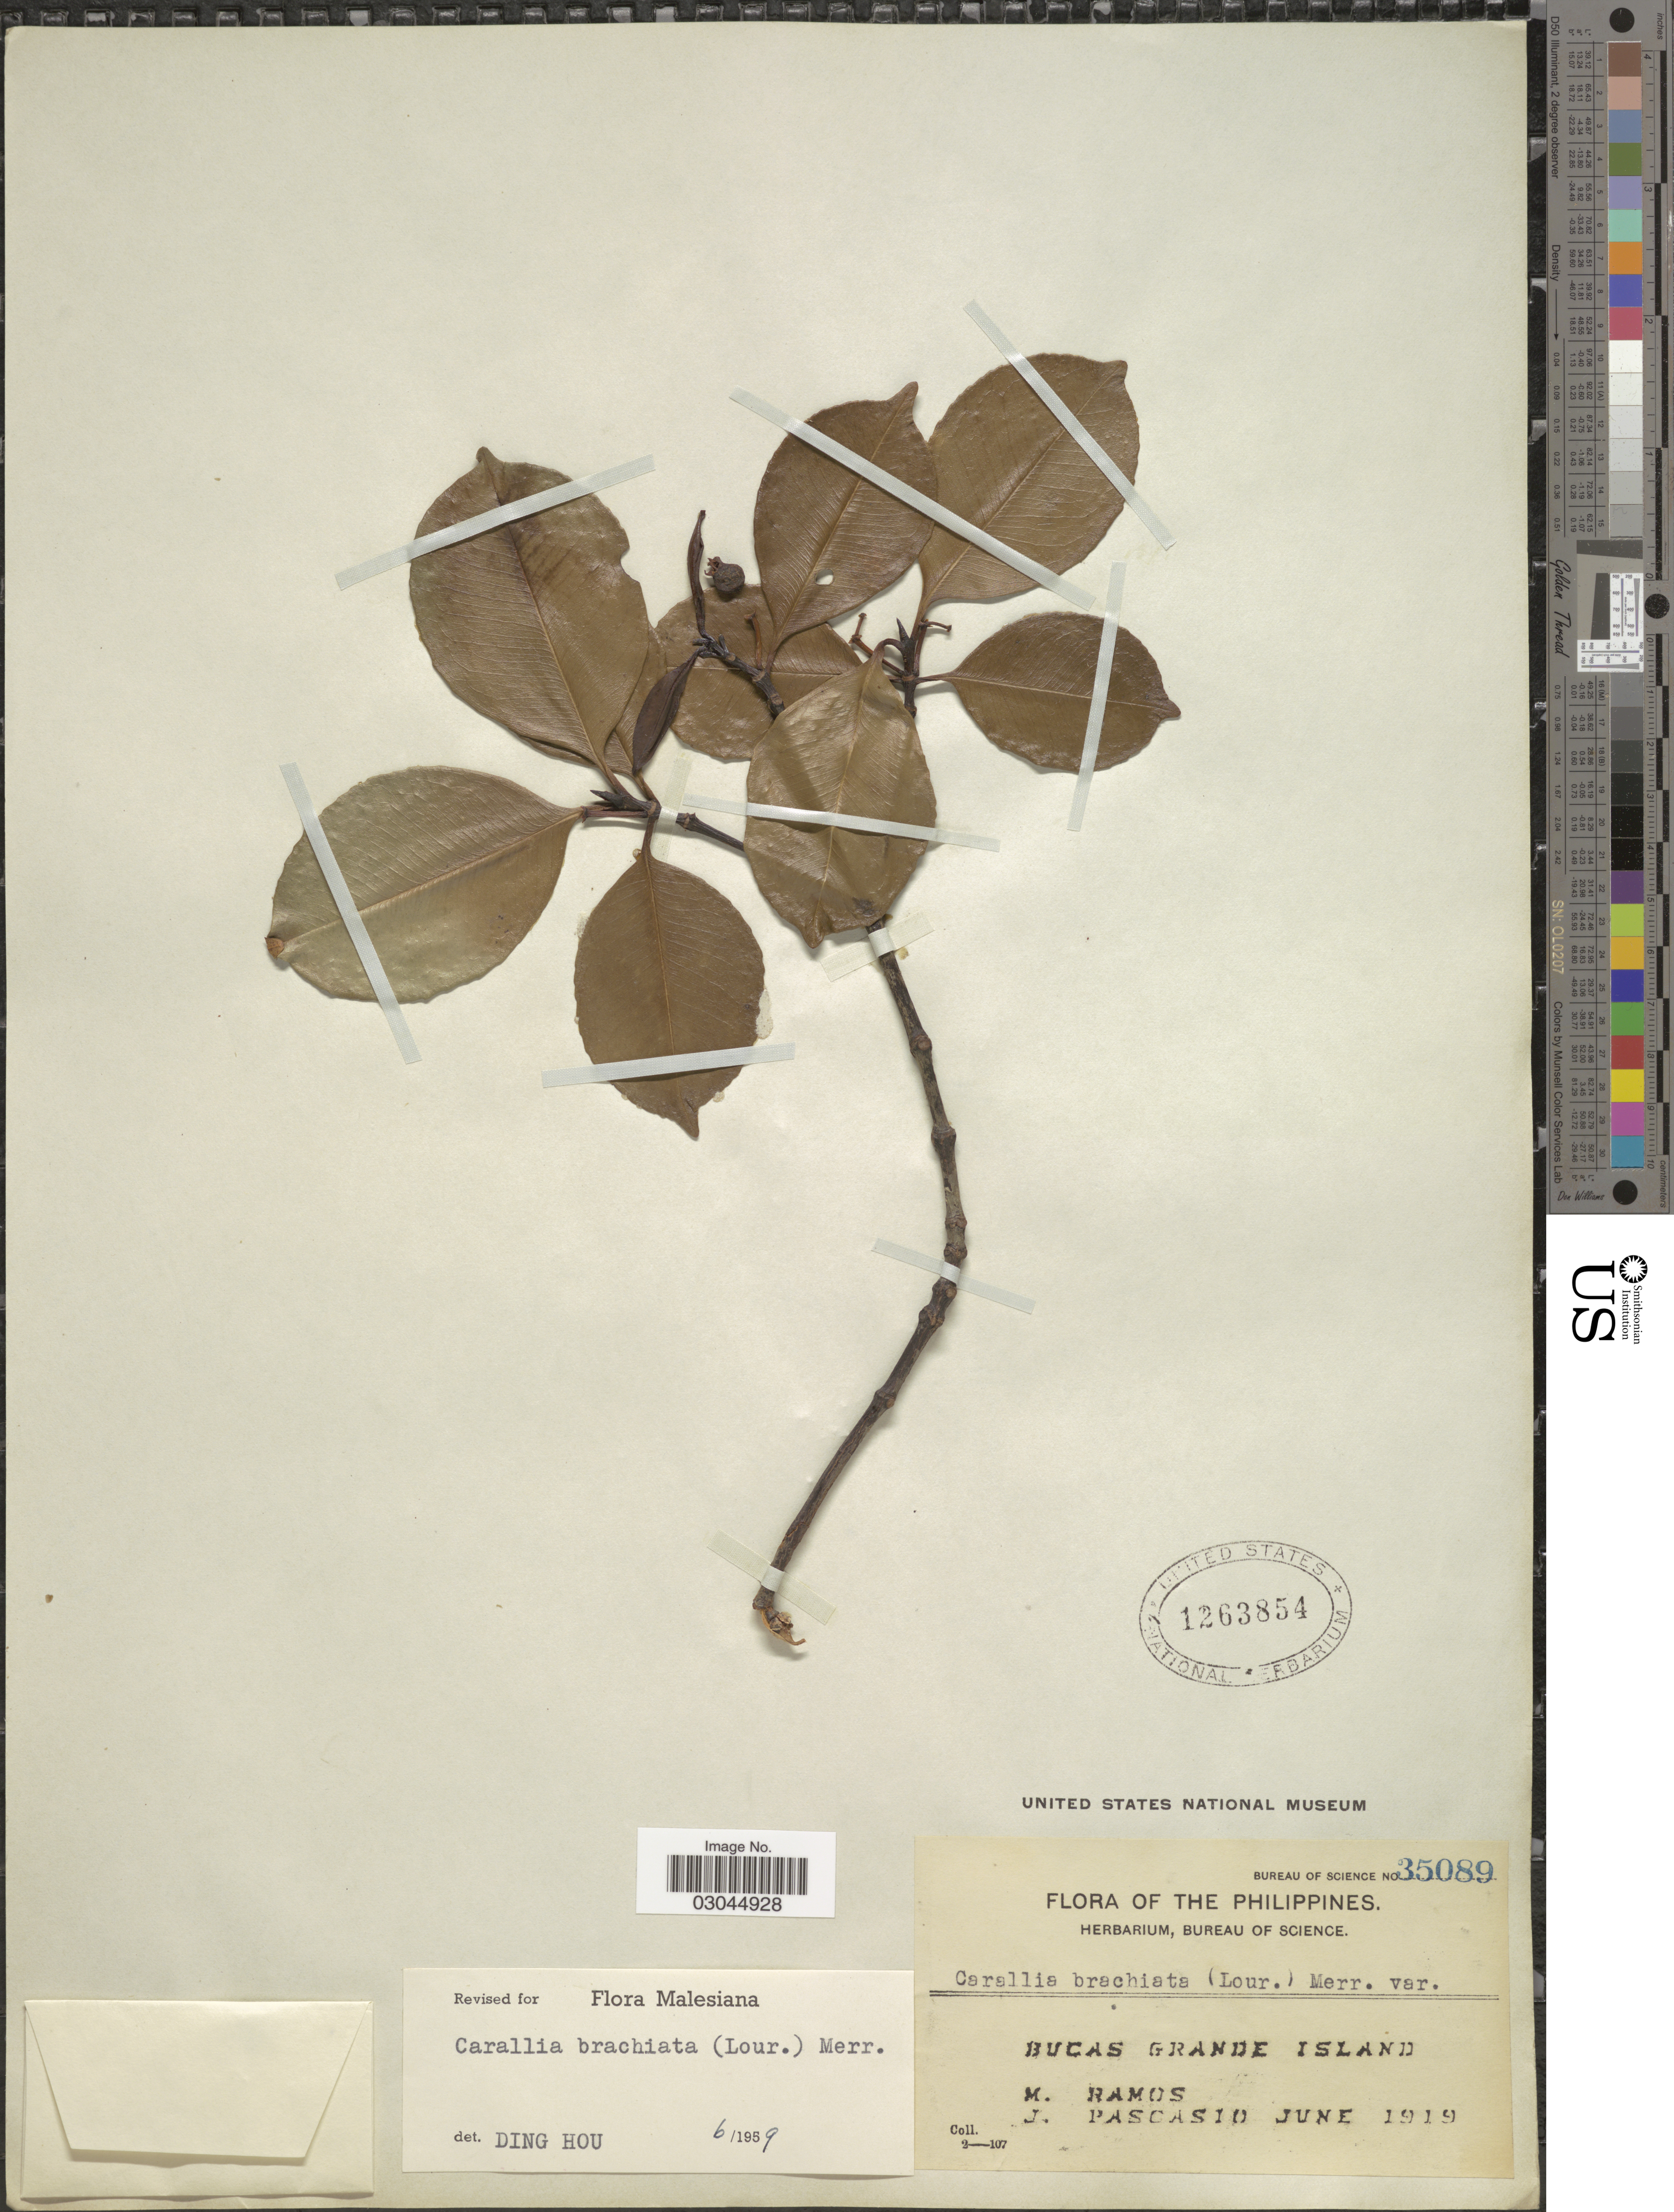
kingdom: Plantae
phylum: Tracheophyta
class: Magnoliopsida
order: Malpighiales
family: Rhizophoraceae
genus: Carallia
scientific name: Carallia brachiata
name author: (Lour.) Merr.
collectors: M. Ramos & J. Pascasio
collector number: Bureau of Science 35089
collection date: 1919-06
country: Philippines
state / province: Caraga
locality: Bucas Grande Island.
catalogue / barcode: US 1263854